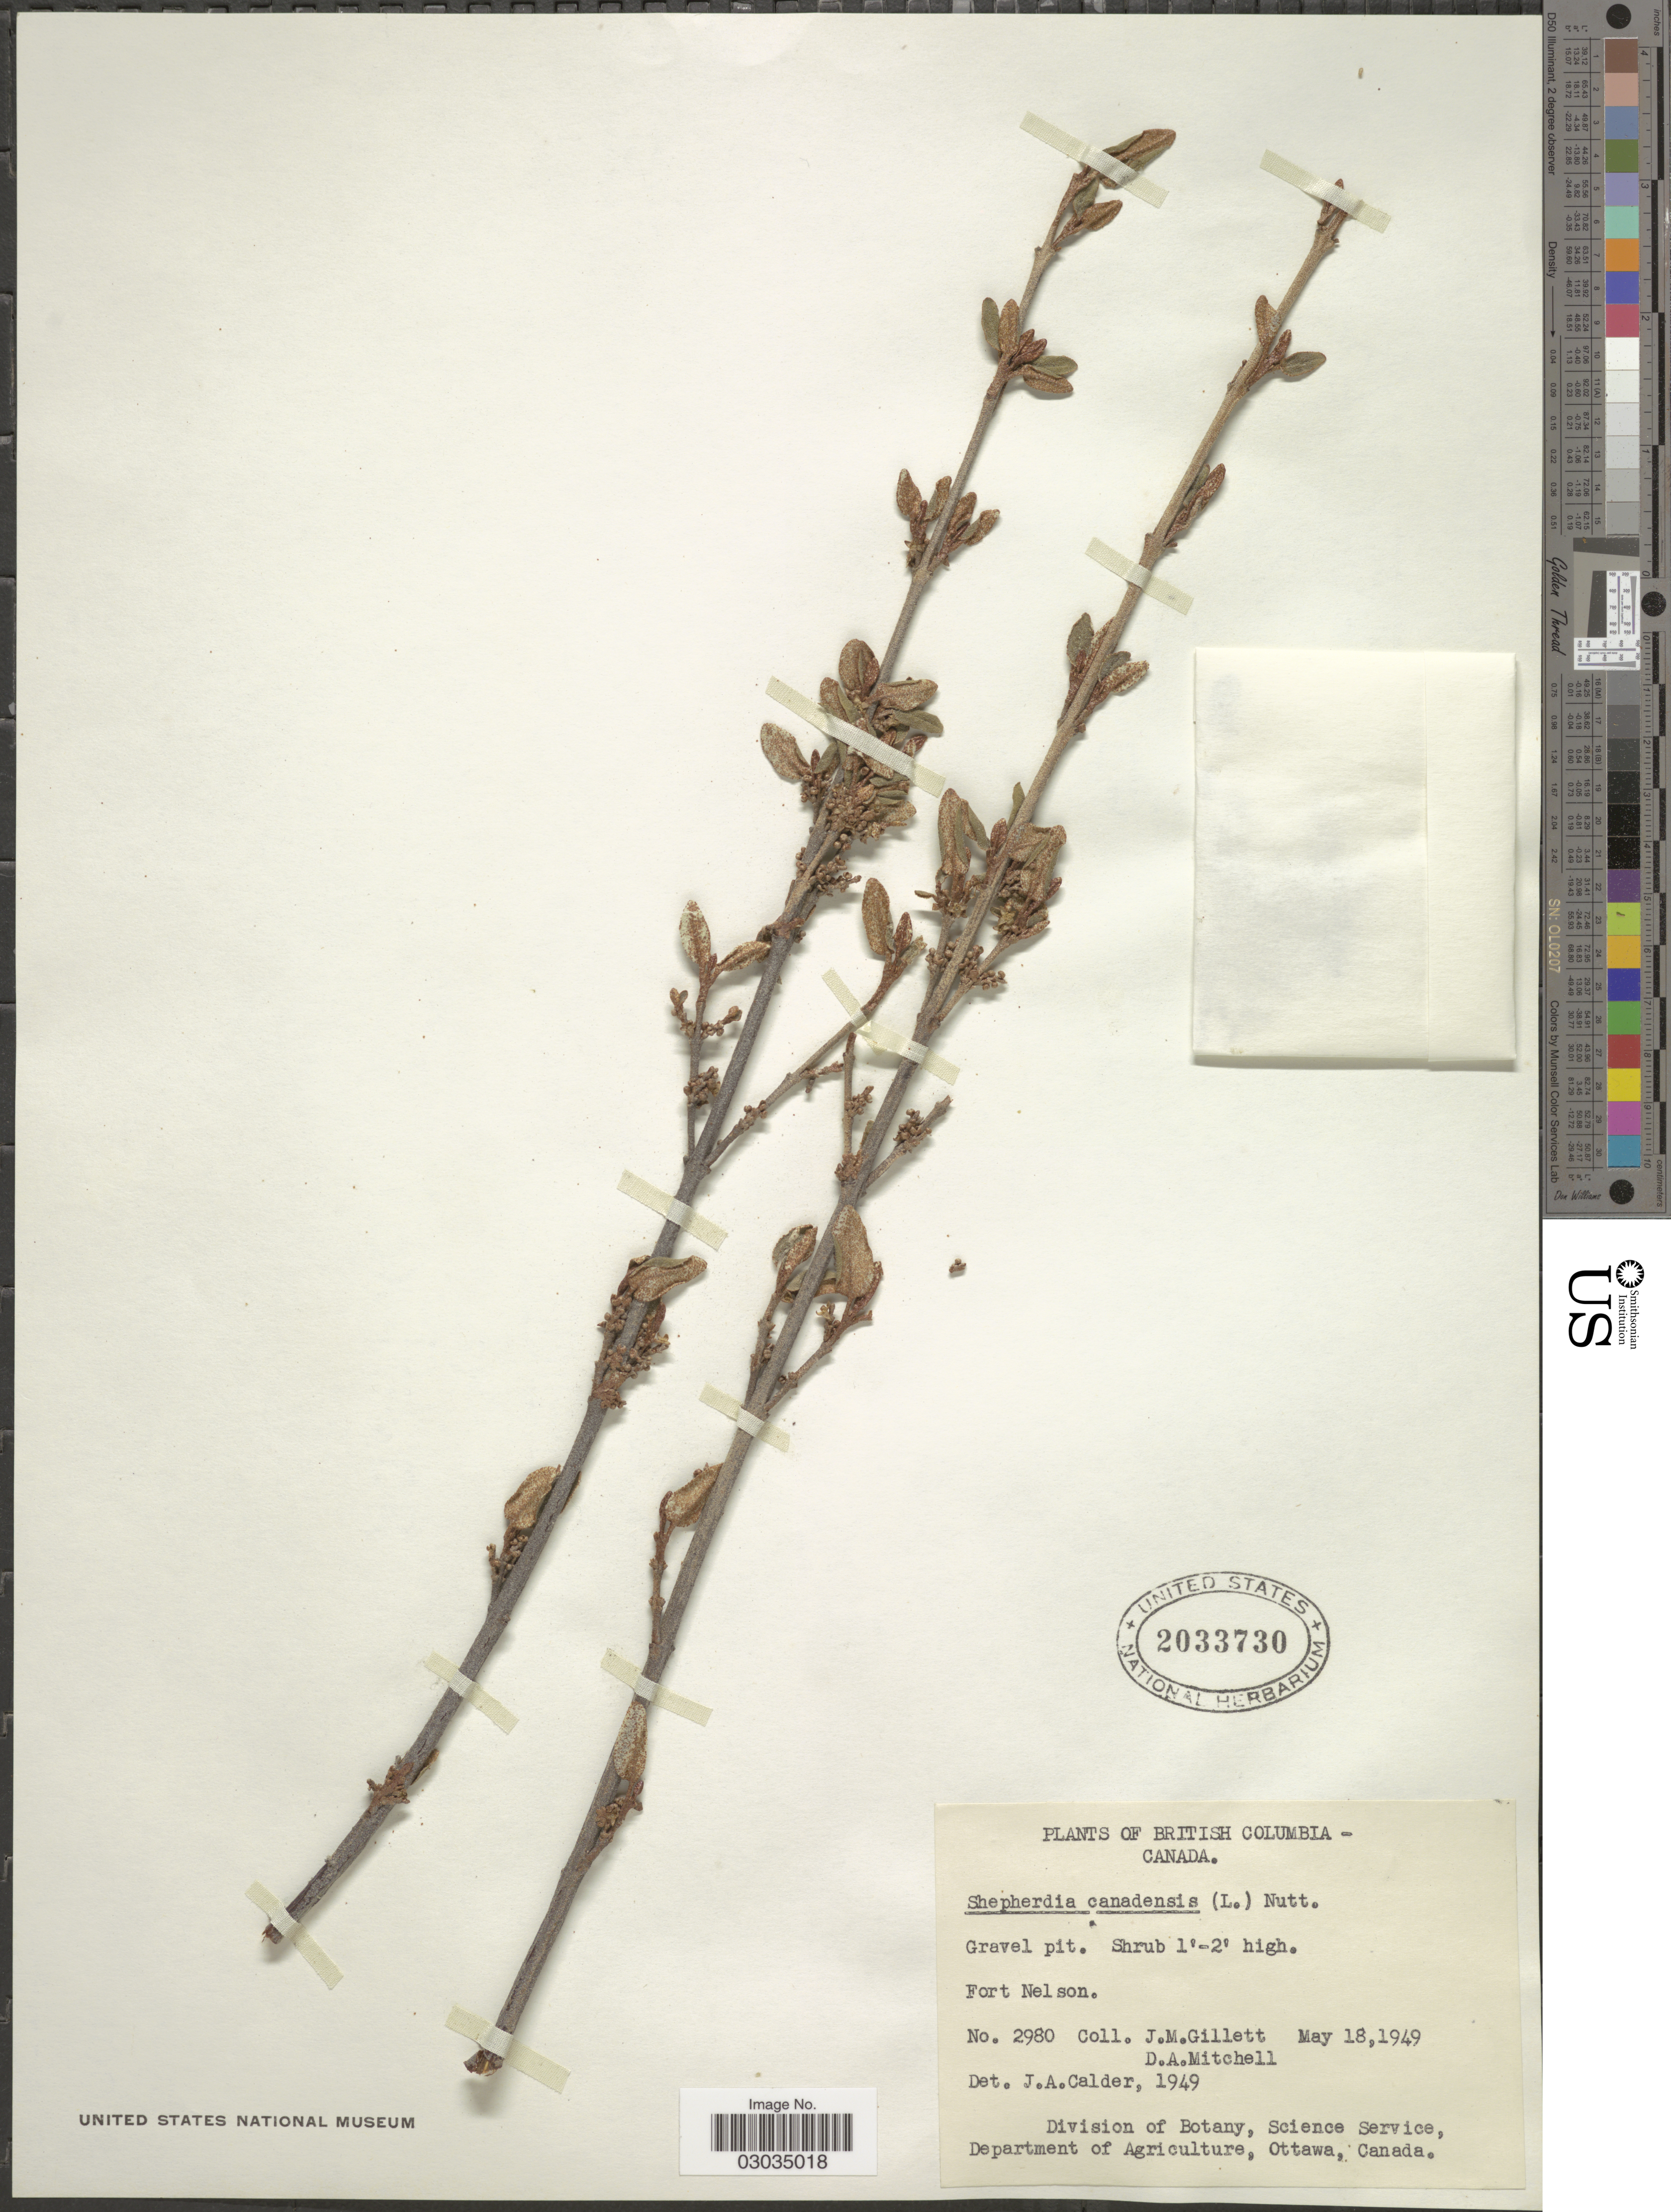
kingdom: Plantae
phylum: Tracheophyta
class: Magnoliopsida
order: Rosales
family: Elaeagnaceae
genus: Shepherdia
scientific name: Shepherdia canadensis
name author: (L.) Nutt.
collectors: J. M. Gillett & D. Mitchell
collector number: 2980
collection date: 1949-05-18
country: Canada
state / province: British Columbia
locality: Fort Nelson.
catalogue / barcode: US 2033730